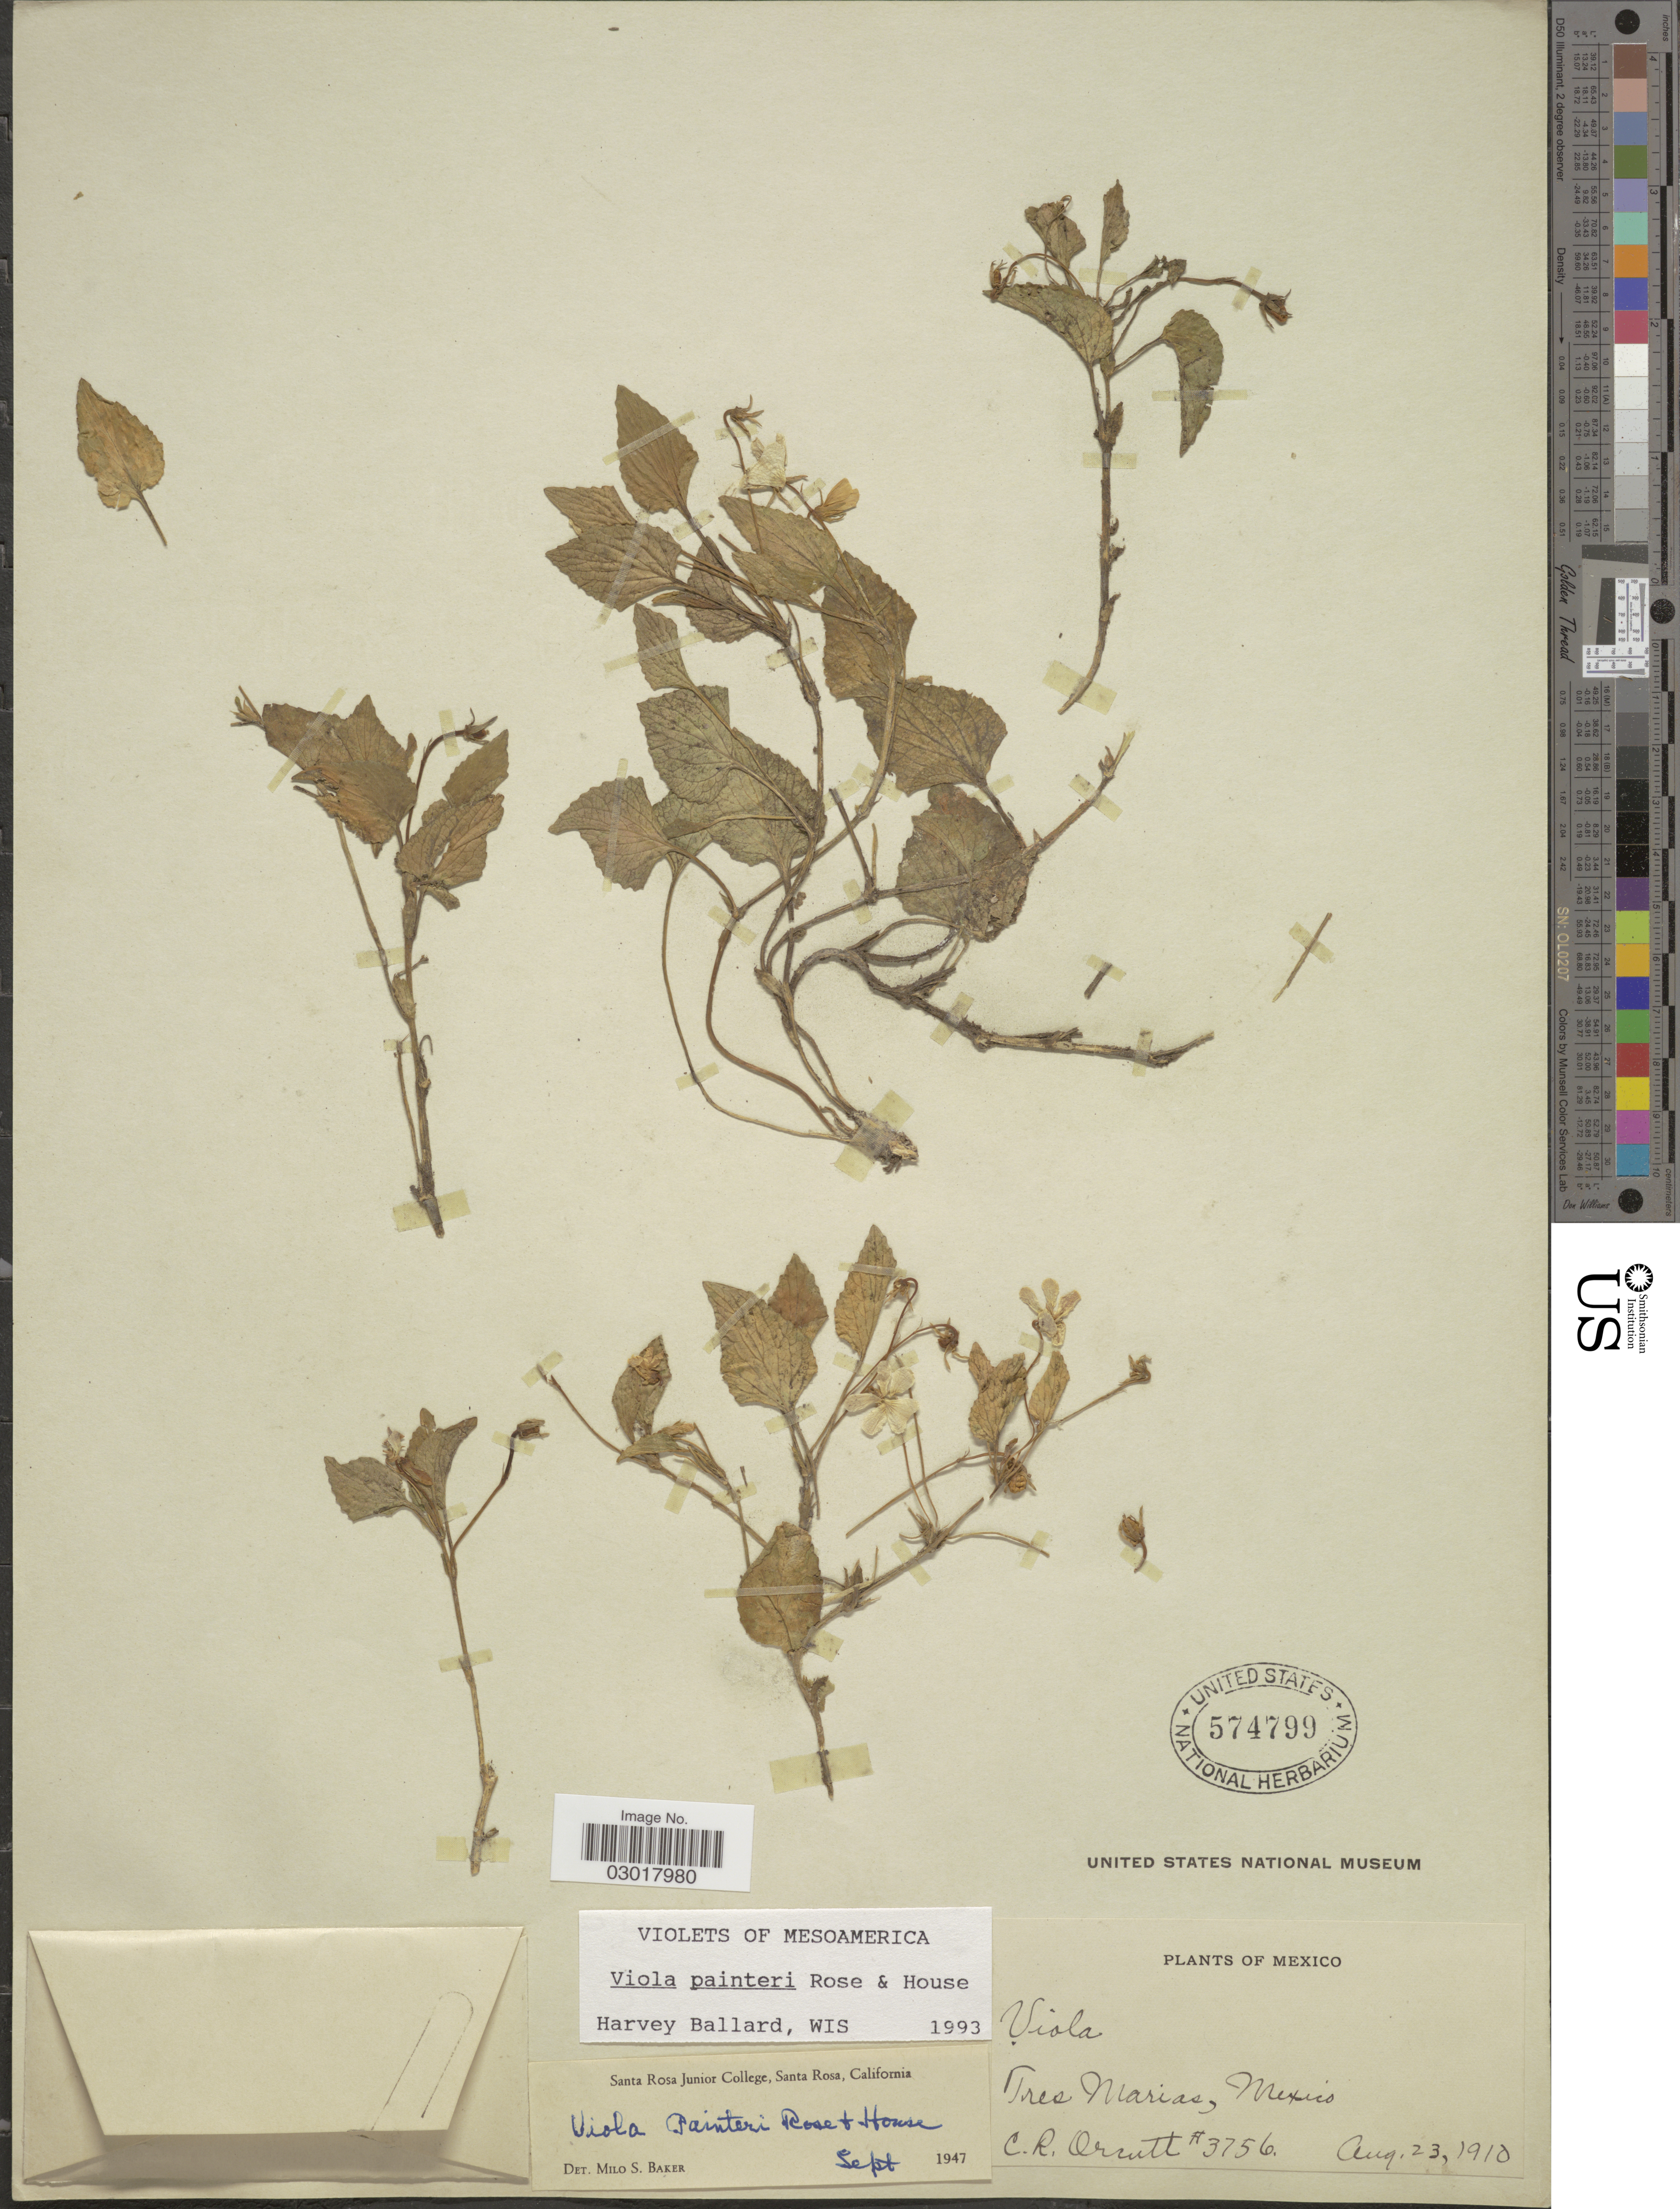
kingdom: Plantae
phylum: Tracheophyta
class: Magnoliopsida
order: Malpighiales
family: Violaceae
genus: Viola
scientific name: Viola painteri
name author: Rose & House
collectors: C. R. Orcutt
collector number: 3756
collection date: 1910-08-23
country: Mexico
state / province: Nayarit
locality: Tres Marias.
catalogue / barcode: US 574799